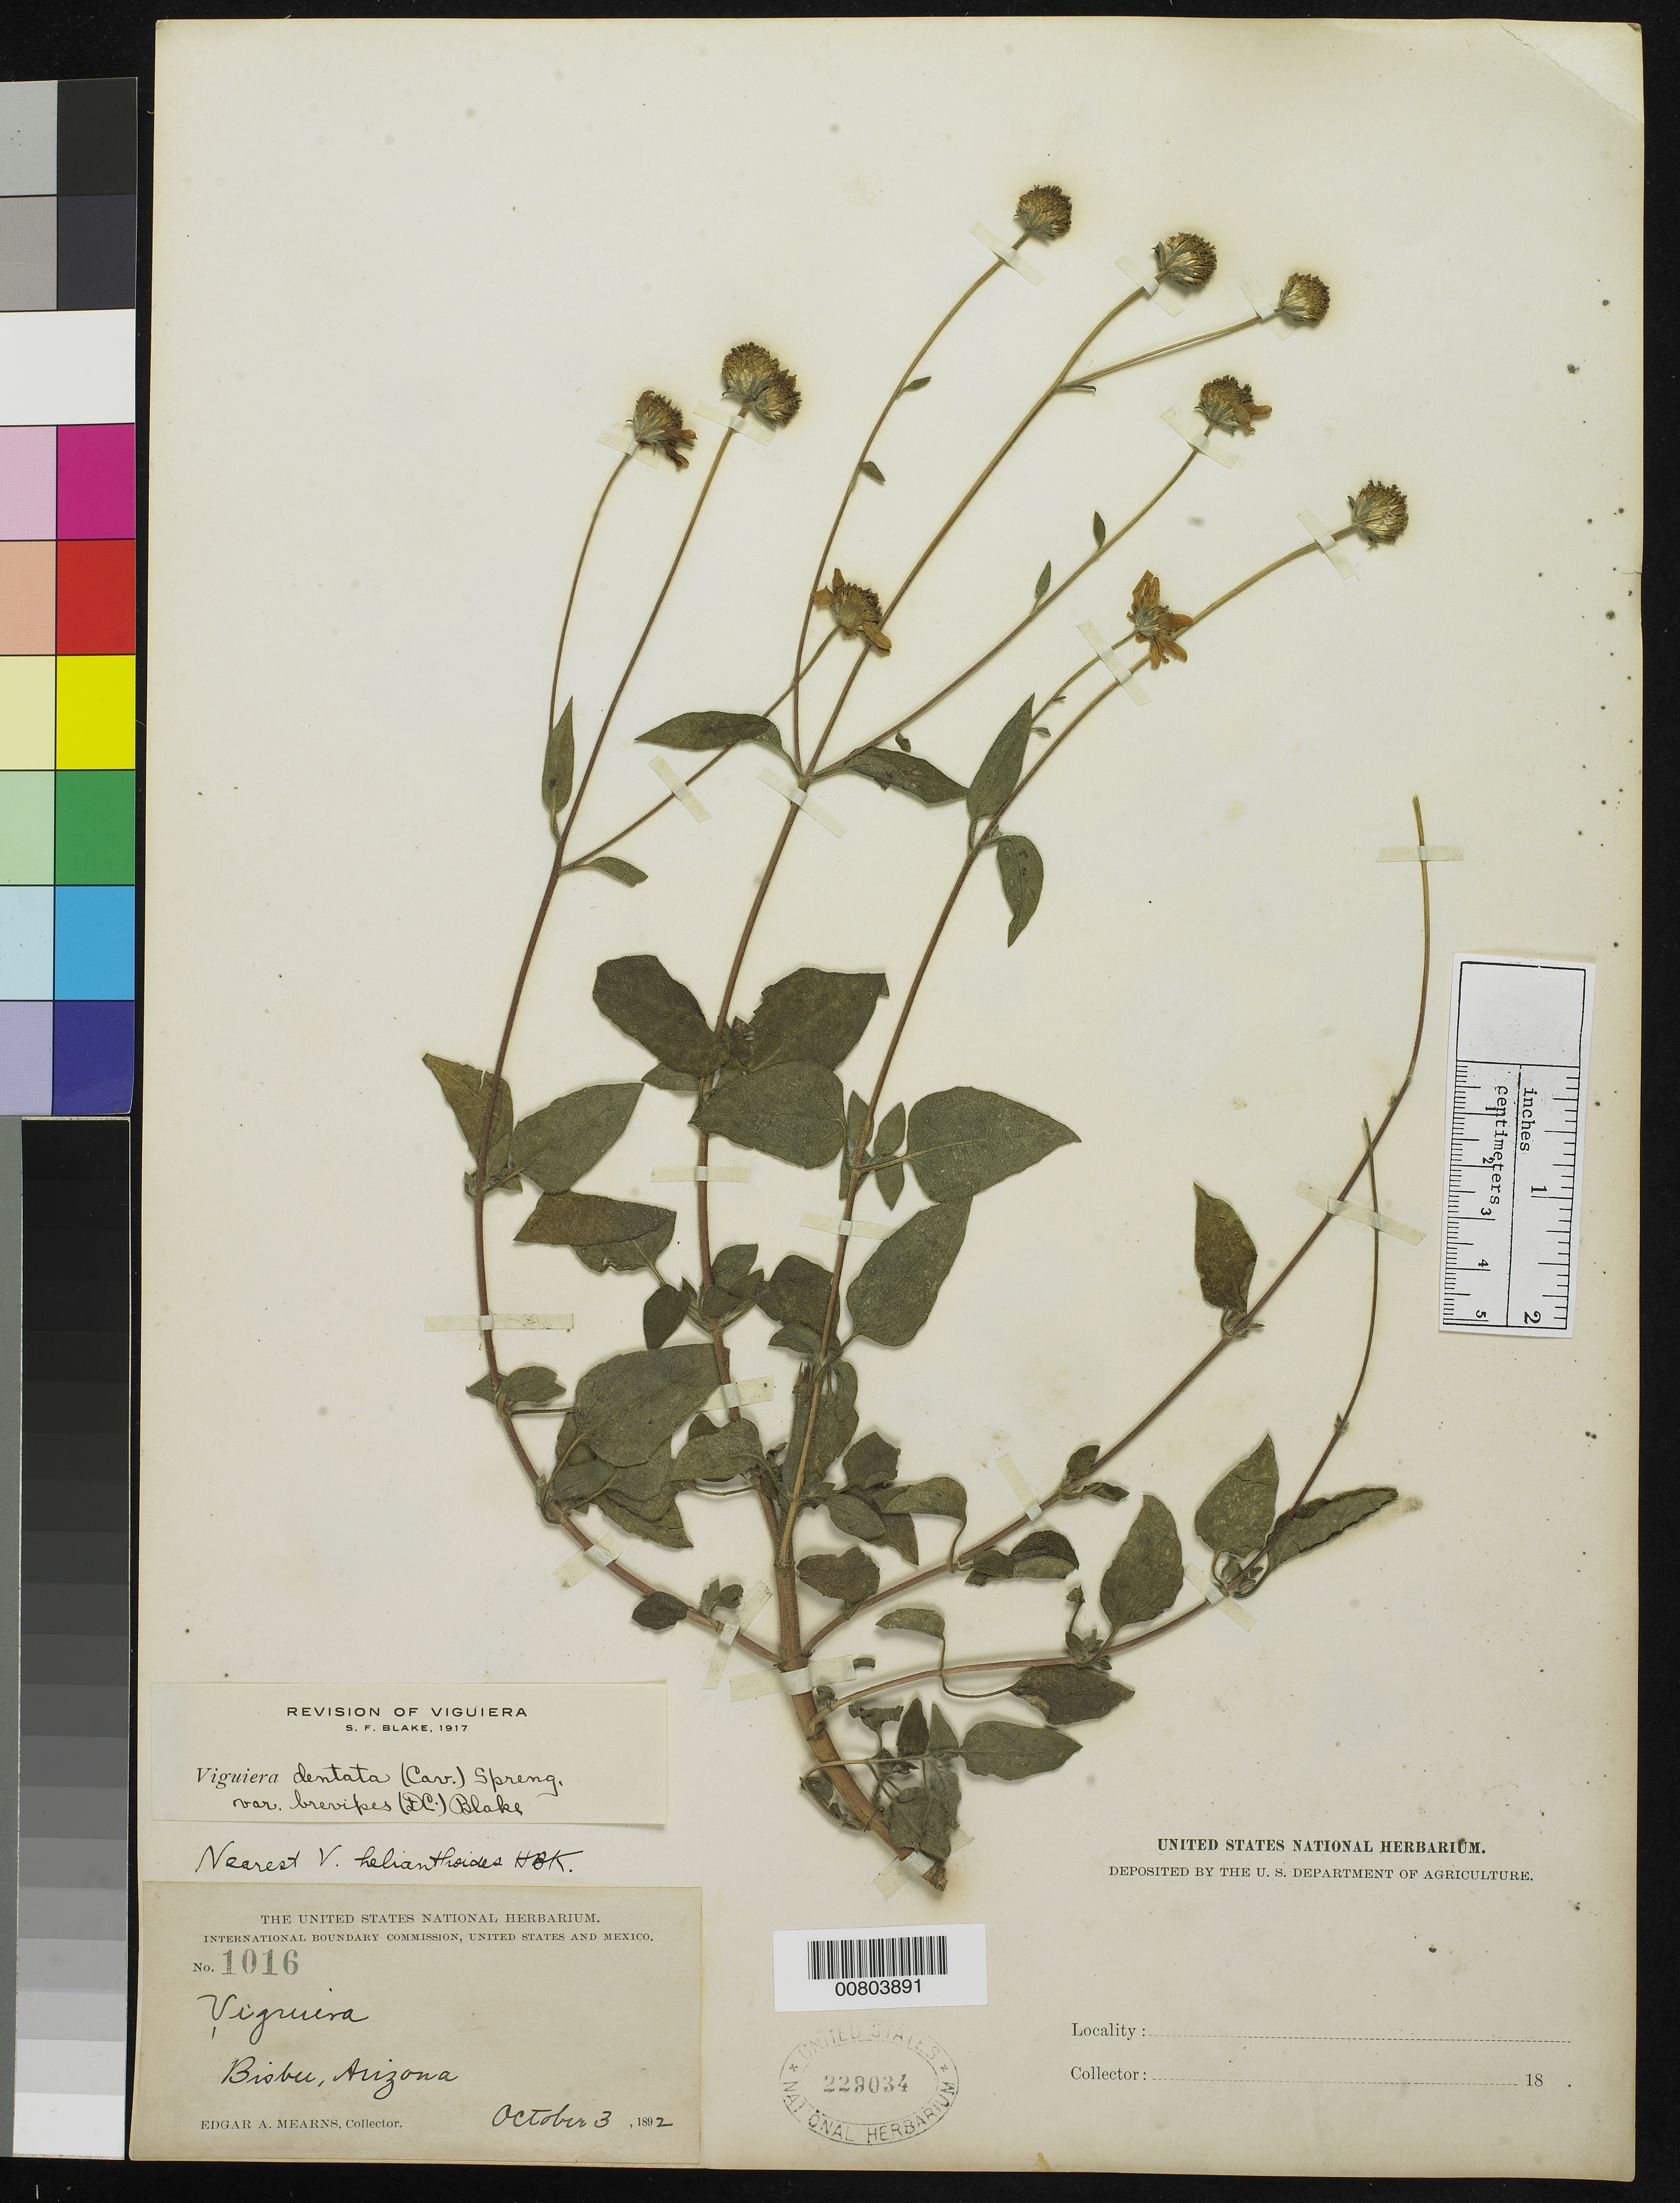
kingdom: Plantae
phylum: Tracheophyta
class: Magnoliopsida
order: Asterales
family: Asteraceae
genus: Viguiera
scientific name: Viguiera dentata var. brevipes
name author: (DC.) S.F. Blake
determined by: Blake, Sydney F.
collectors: E. A. Mearns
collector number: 1016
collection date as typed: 03 Oct 1892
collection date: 1892-10-03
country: United States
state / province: Arizona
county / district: Cochise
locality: Bisbee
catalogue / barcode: US 229034